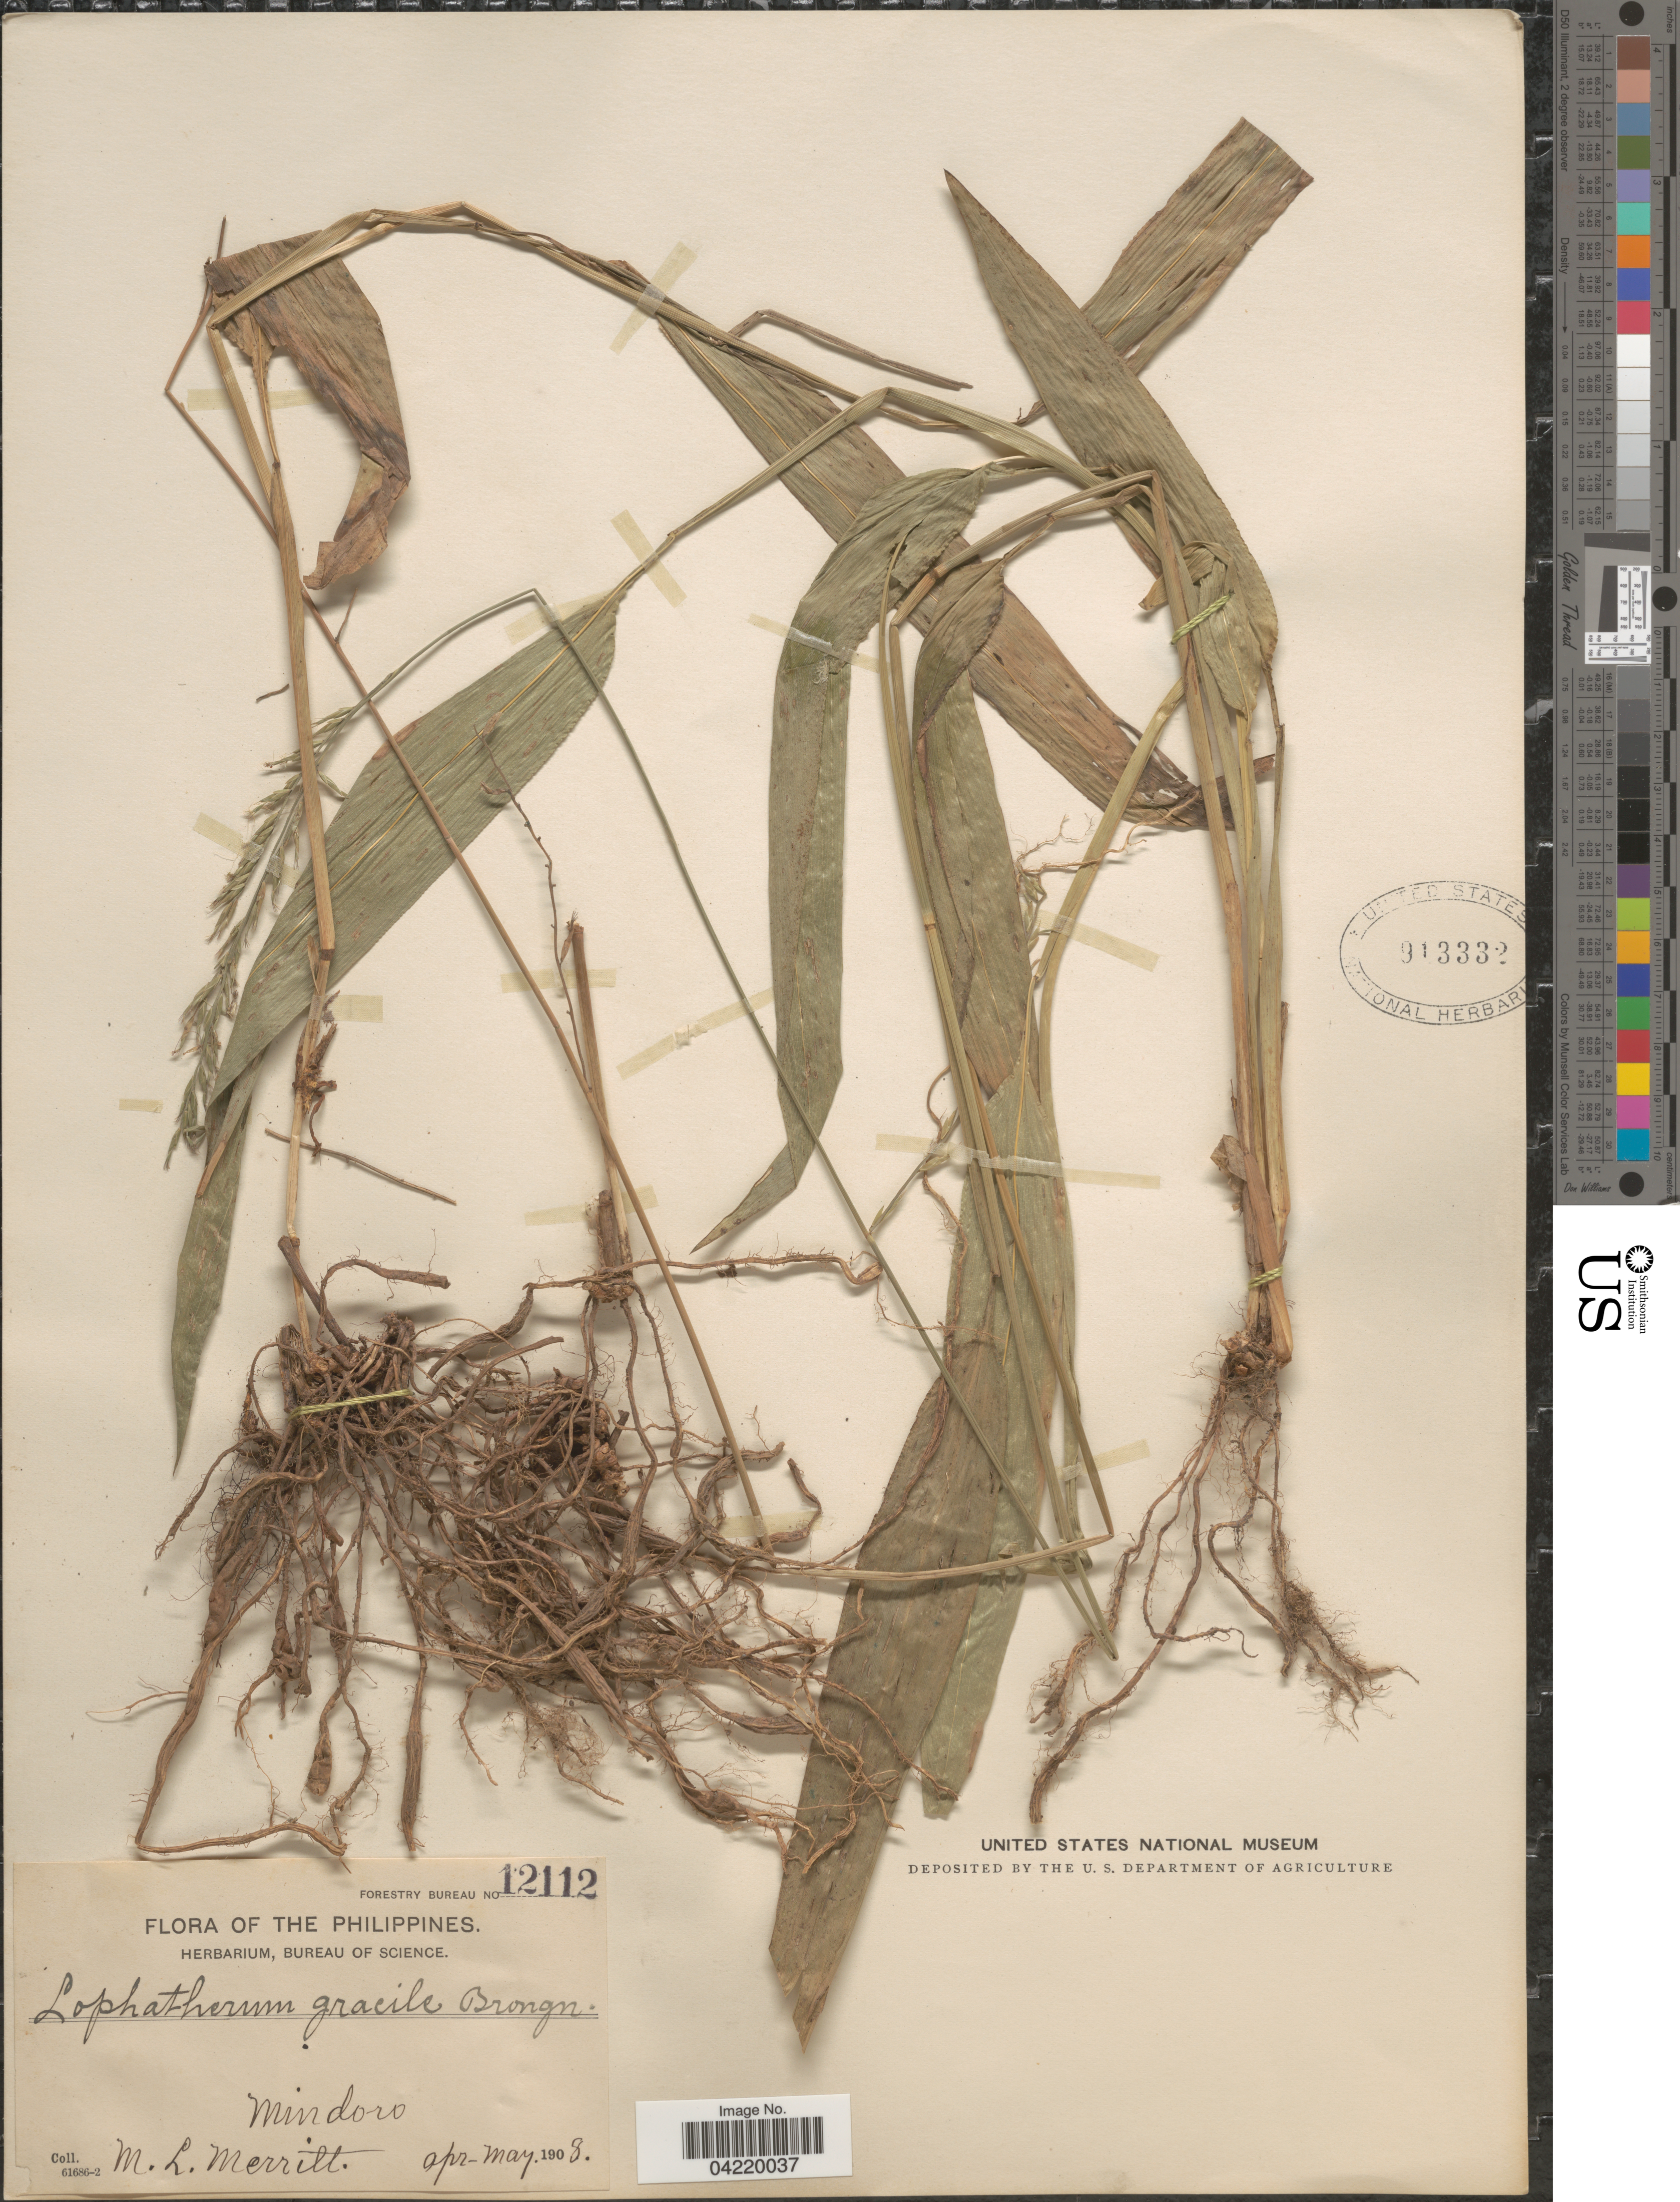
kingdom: Plantae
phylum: Tracheophyta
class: Liliopsida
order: Poales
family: Poaceae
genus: Lophatherum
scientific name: Lophatherum gracile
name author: Brongn.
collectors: M. L. Merritt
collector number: Forestry Bureau 12112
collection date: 1908-04/1908-05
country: Philippines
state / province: Mimaropa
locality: Mindoro.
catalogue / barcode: US 913332